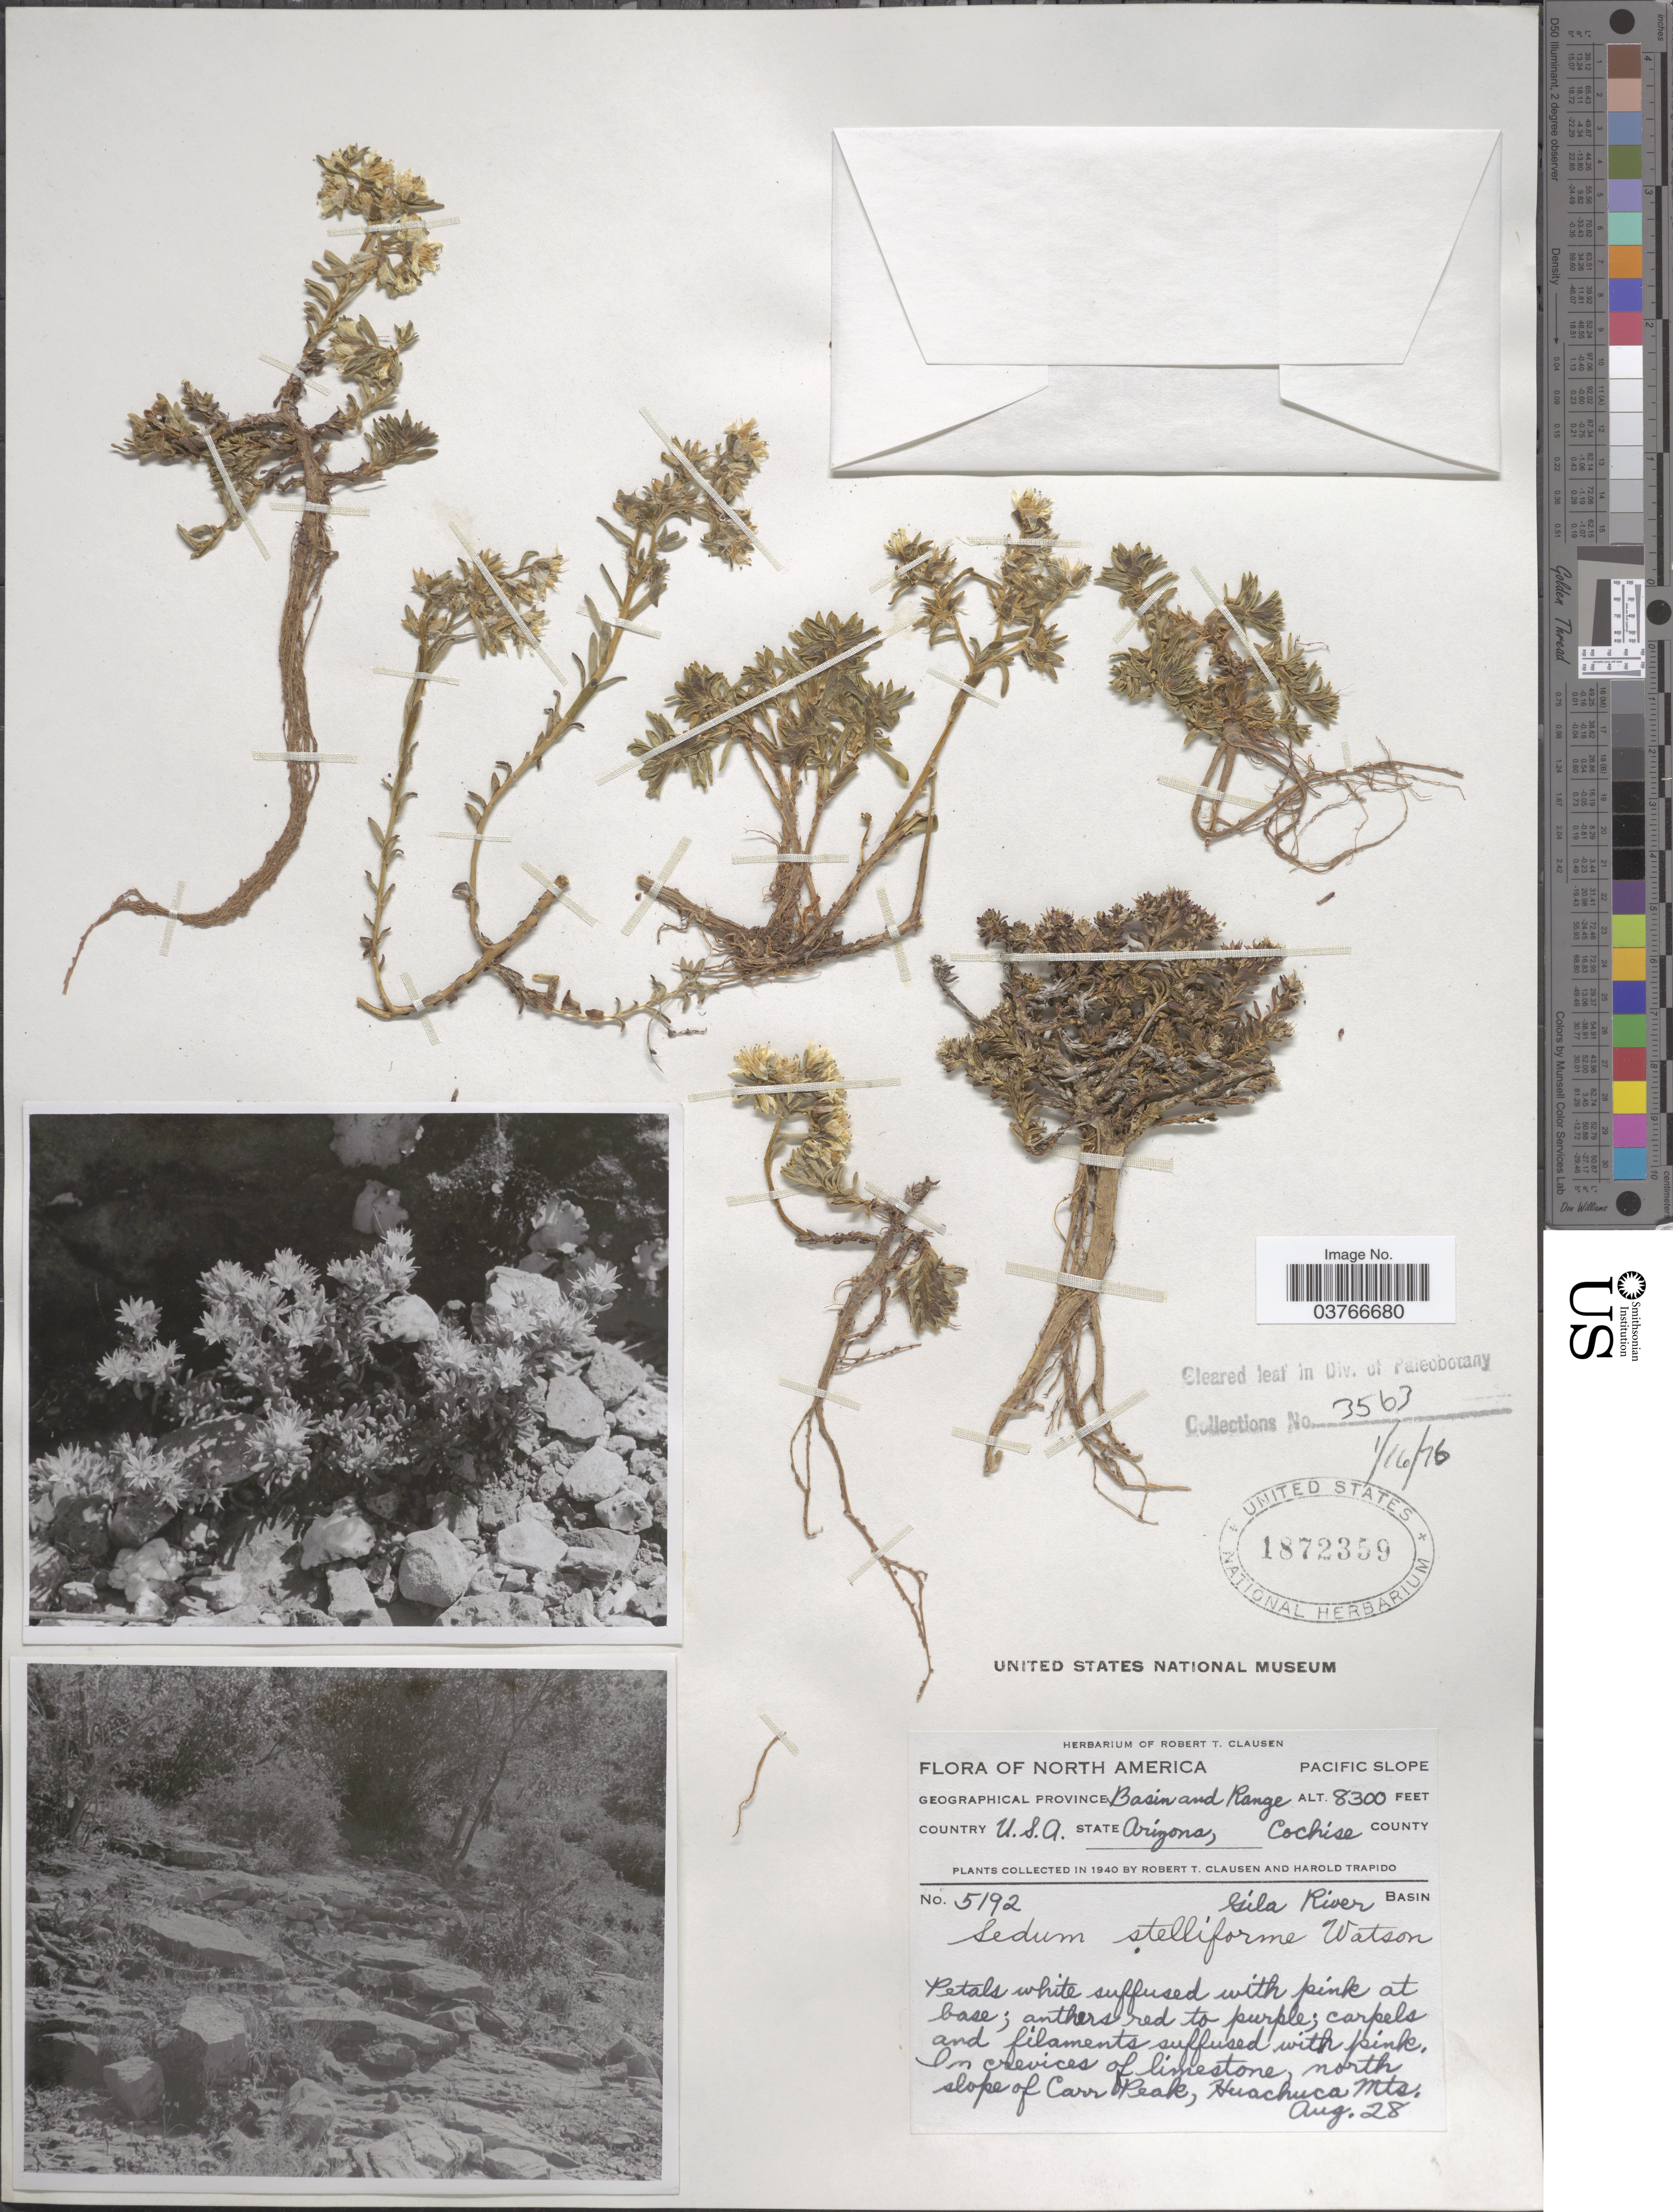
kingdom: Plantae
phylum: Tracheophyta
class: Magnoliopsida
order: Saxifragales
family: Crassulaceae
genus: Sedum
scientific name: Sedum stelliforme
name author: S. Watson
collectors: R. T. Clausen & H. Trapido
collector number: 5192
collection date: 1940-08-28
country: United States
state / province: Arizona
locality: Pacific Slope. Geographical Province. Basin and Range. Cochise County. Gila River Basin. In crevices of limestone, north slope of Carr Peak, Huachuca Mts.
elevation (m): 2530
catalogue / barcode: US 1872359